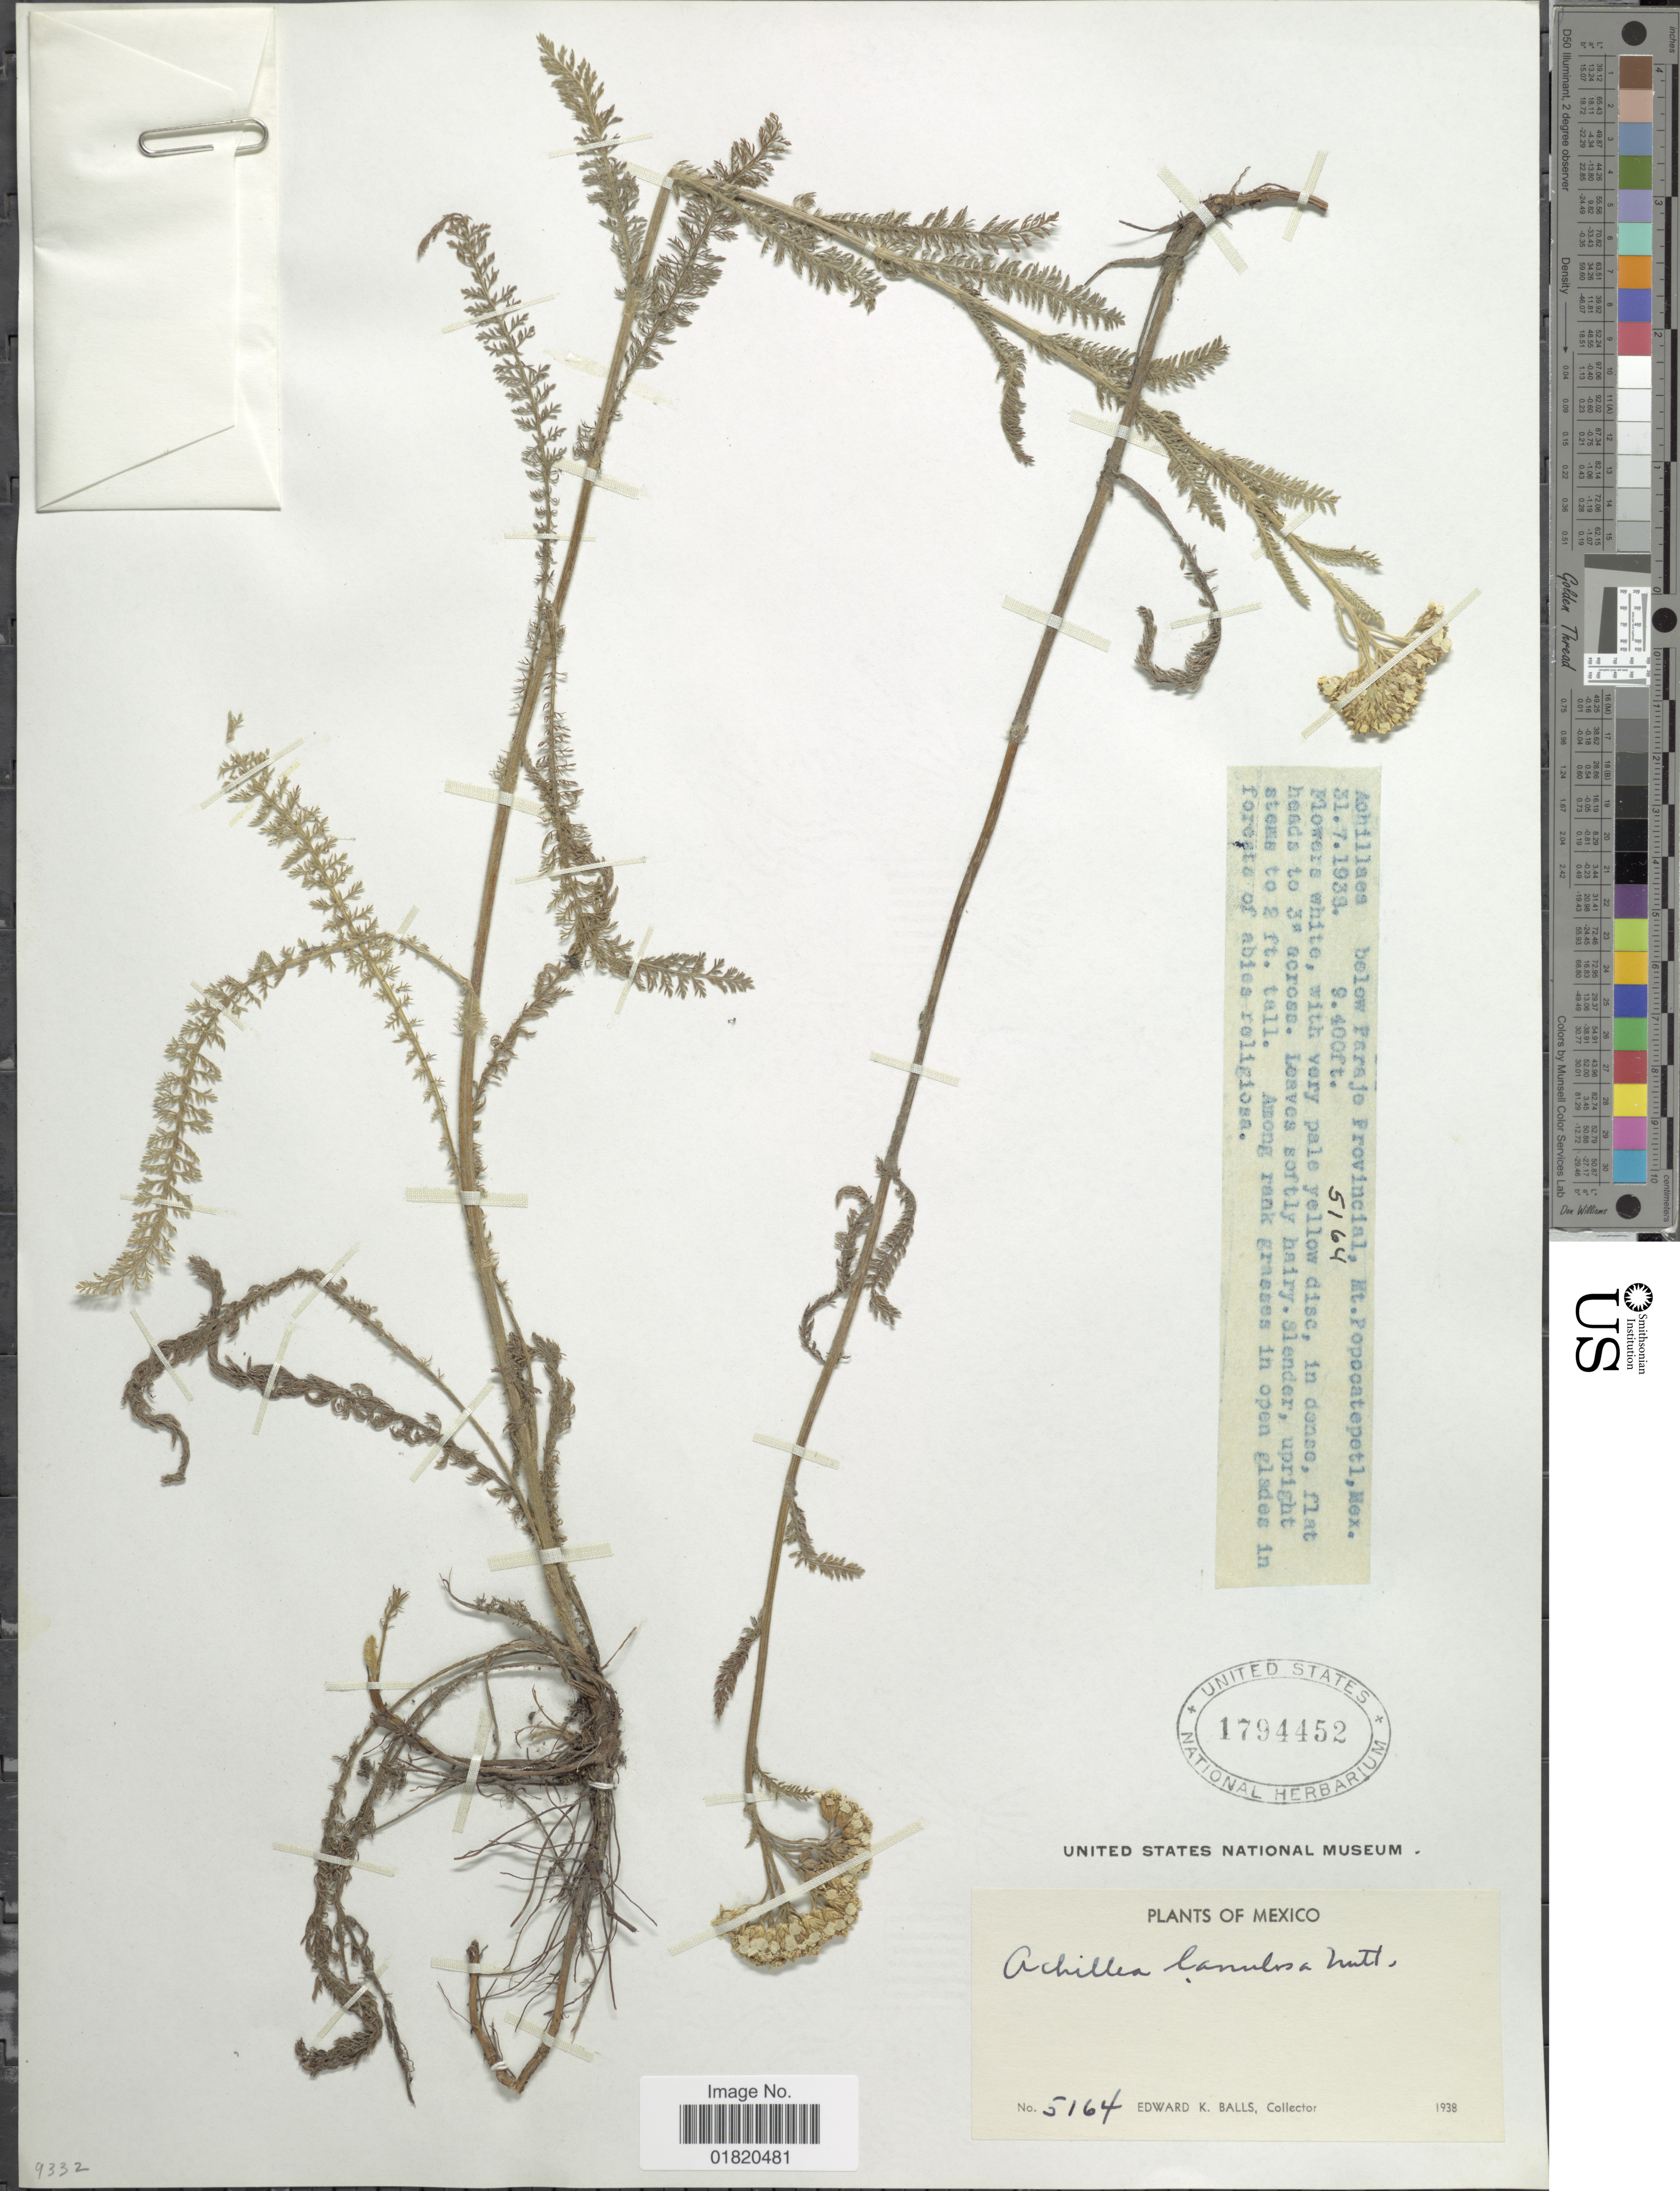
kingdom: Plantae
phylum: Tracheophyta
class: Magnoliopsida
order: Asterales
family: Asteraceae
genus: Achillea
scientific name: Achillea lanulosa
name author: Nutt.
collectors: E. K. Balls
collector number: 5164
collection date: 1938-07-31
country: Mexico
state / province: México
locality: Below Paraje Provincial, Mt. Popocatepetl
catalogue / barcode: US 1794452